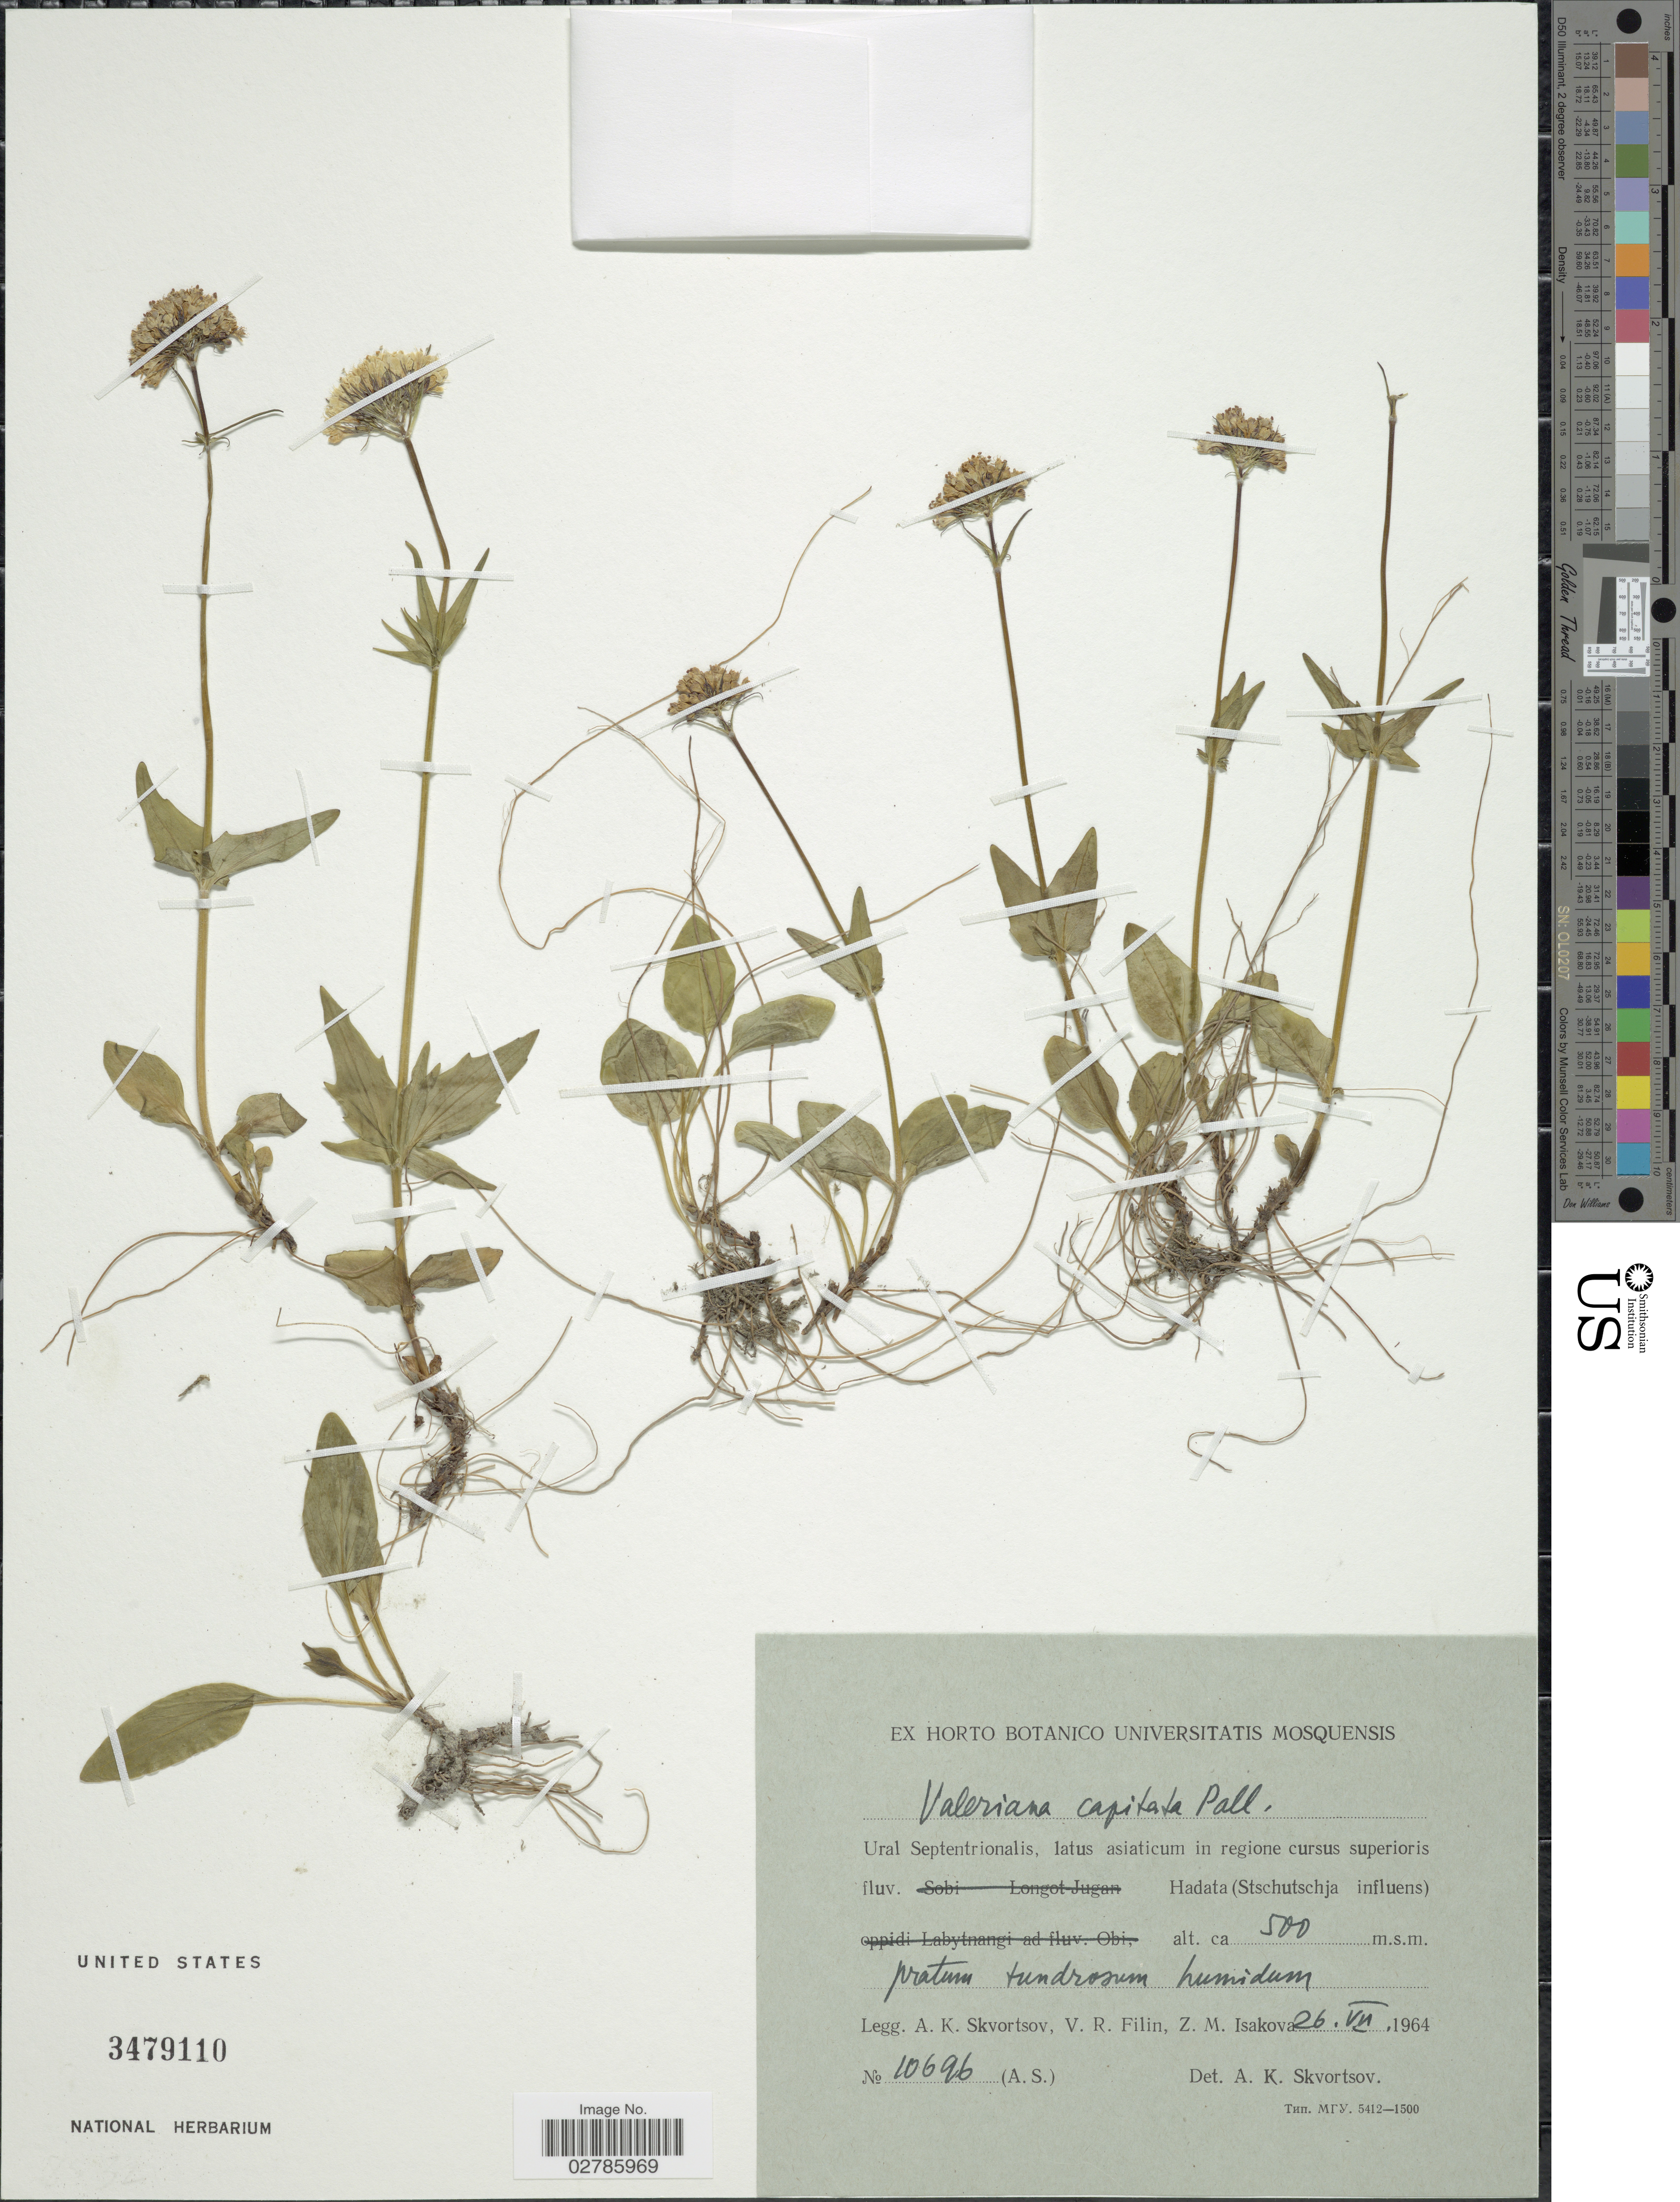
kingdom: Plantae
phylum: Tracheophyta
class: Magnoliopsida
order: Dipsacales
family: Caprifoliaceae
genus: Valeriana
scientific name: Valeriana capitata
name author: Link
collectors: A. K. Skvortsov, V. Filin & Z. Isakova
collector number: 10696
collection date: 1964-07-26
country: Russian Federation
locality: Ural Septentrionalis, latus asiaticum in regione cursus superioris fluv. Hadata (stschutschja influens)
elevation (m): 500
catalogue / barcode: US 3479110